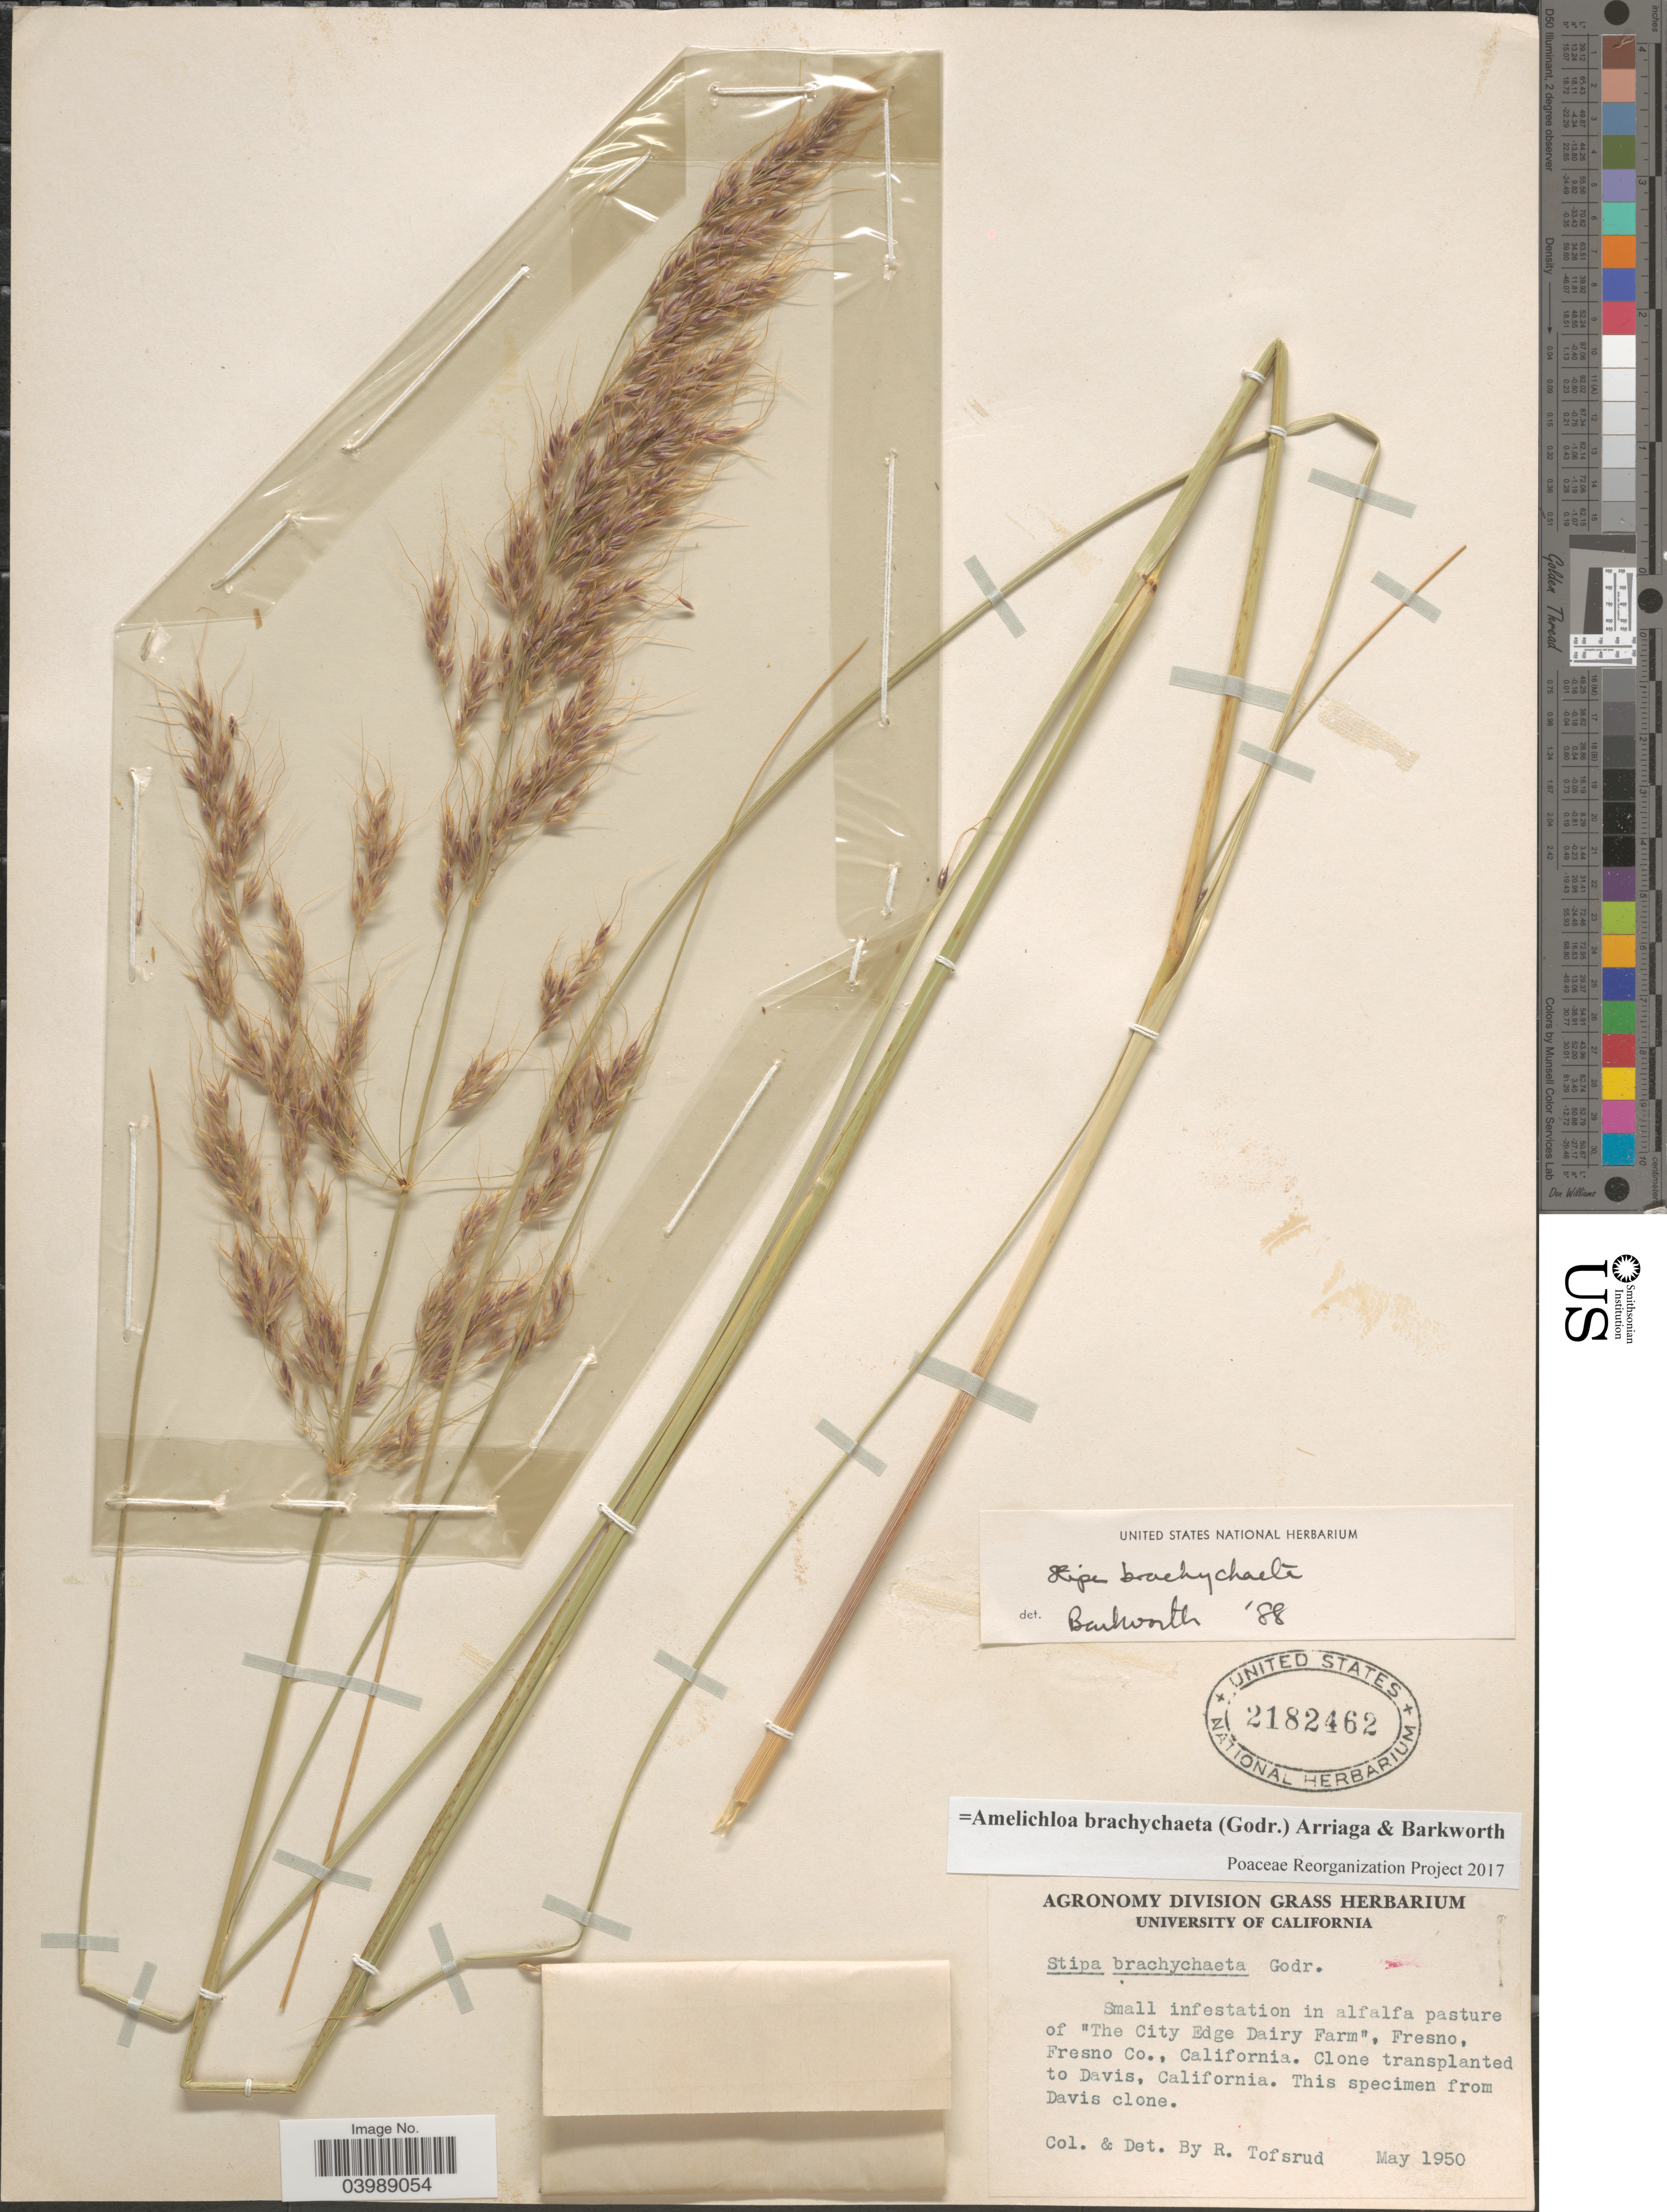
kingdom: Plantae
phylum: Tracheophyta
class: Liliopsida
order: Poales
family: Poaceae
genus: Amelichloa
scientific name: Amelichloa brachychaeta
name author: (Godr.) Arriaga & Barkworth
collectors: R. Tofsrud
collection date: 1950-05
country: United States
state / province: California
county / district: Fresno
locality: In alfalfa pasture of "The City Edge Dairy Farm", Fresno, Fresno Co.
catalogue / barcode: US 2182462